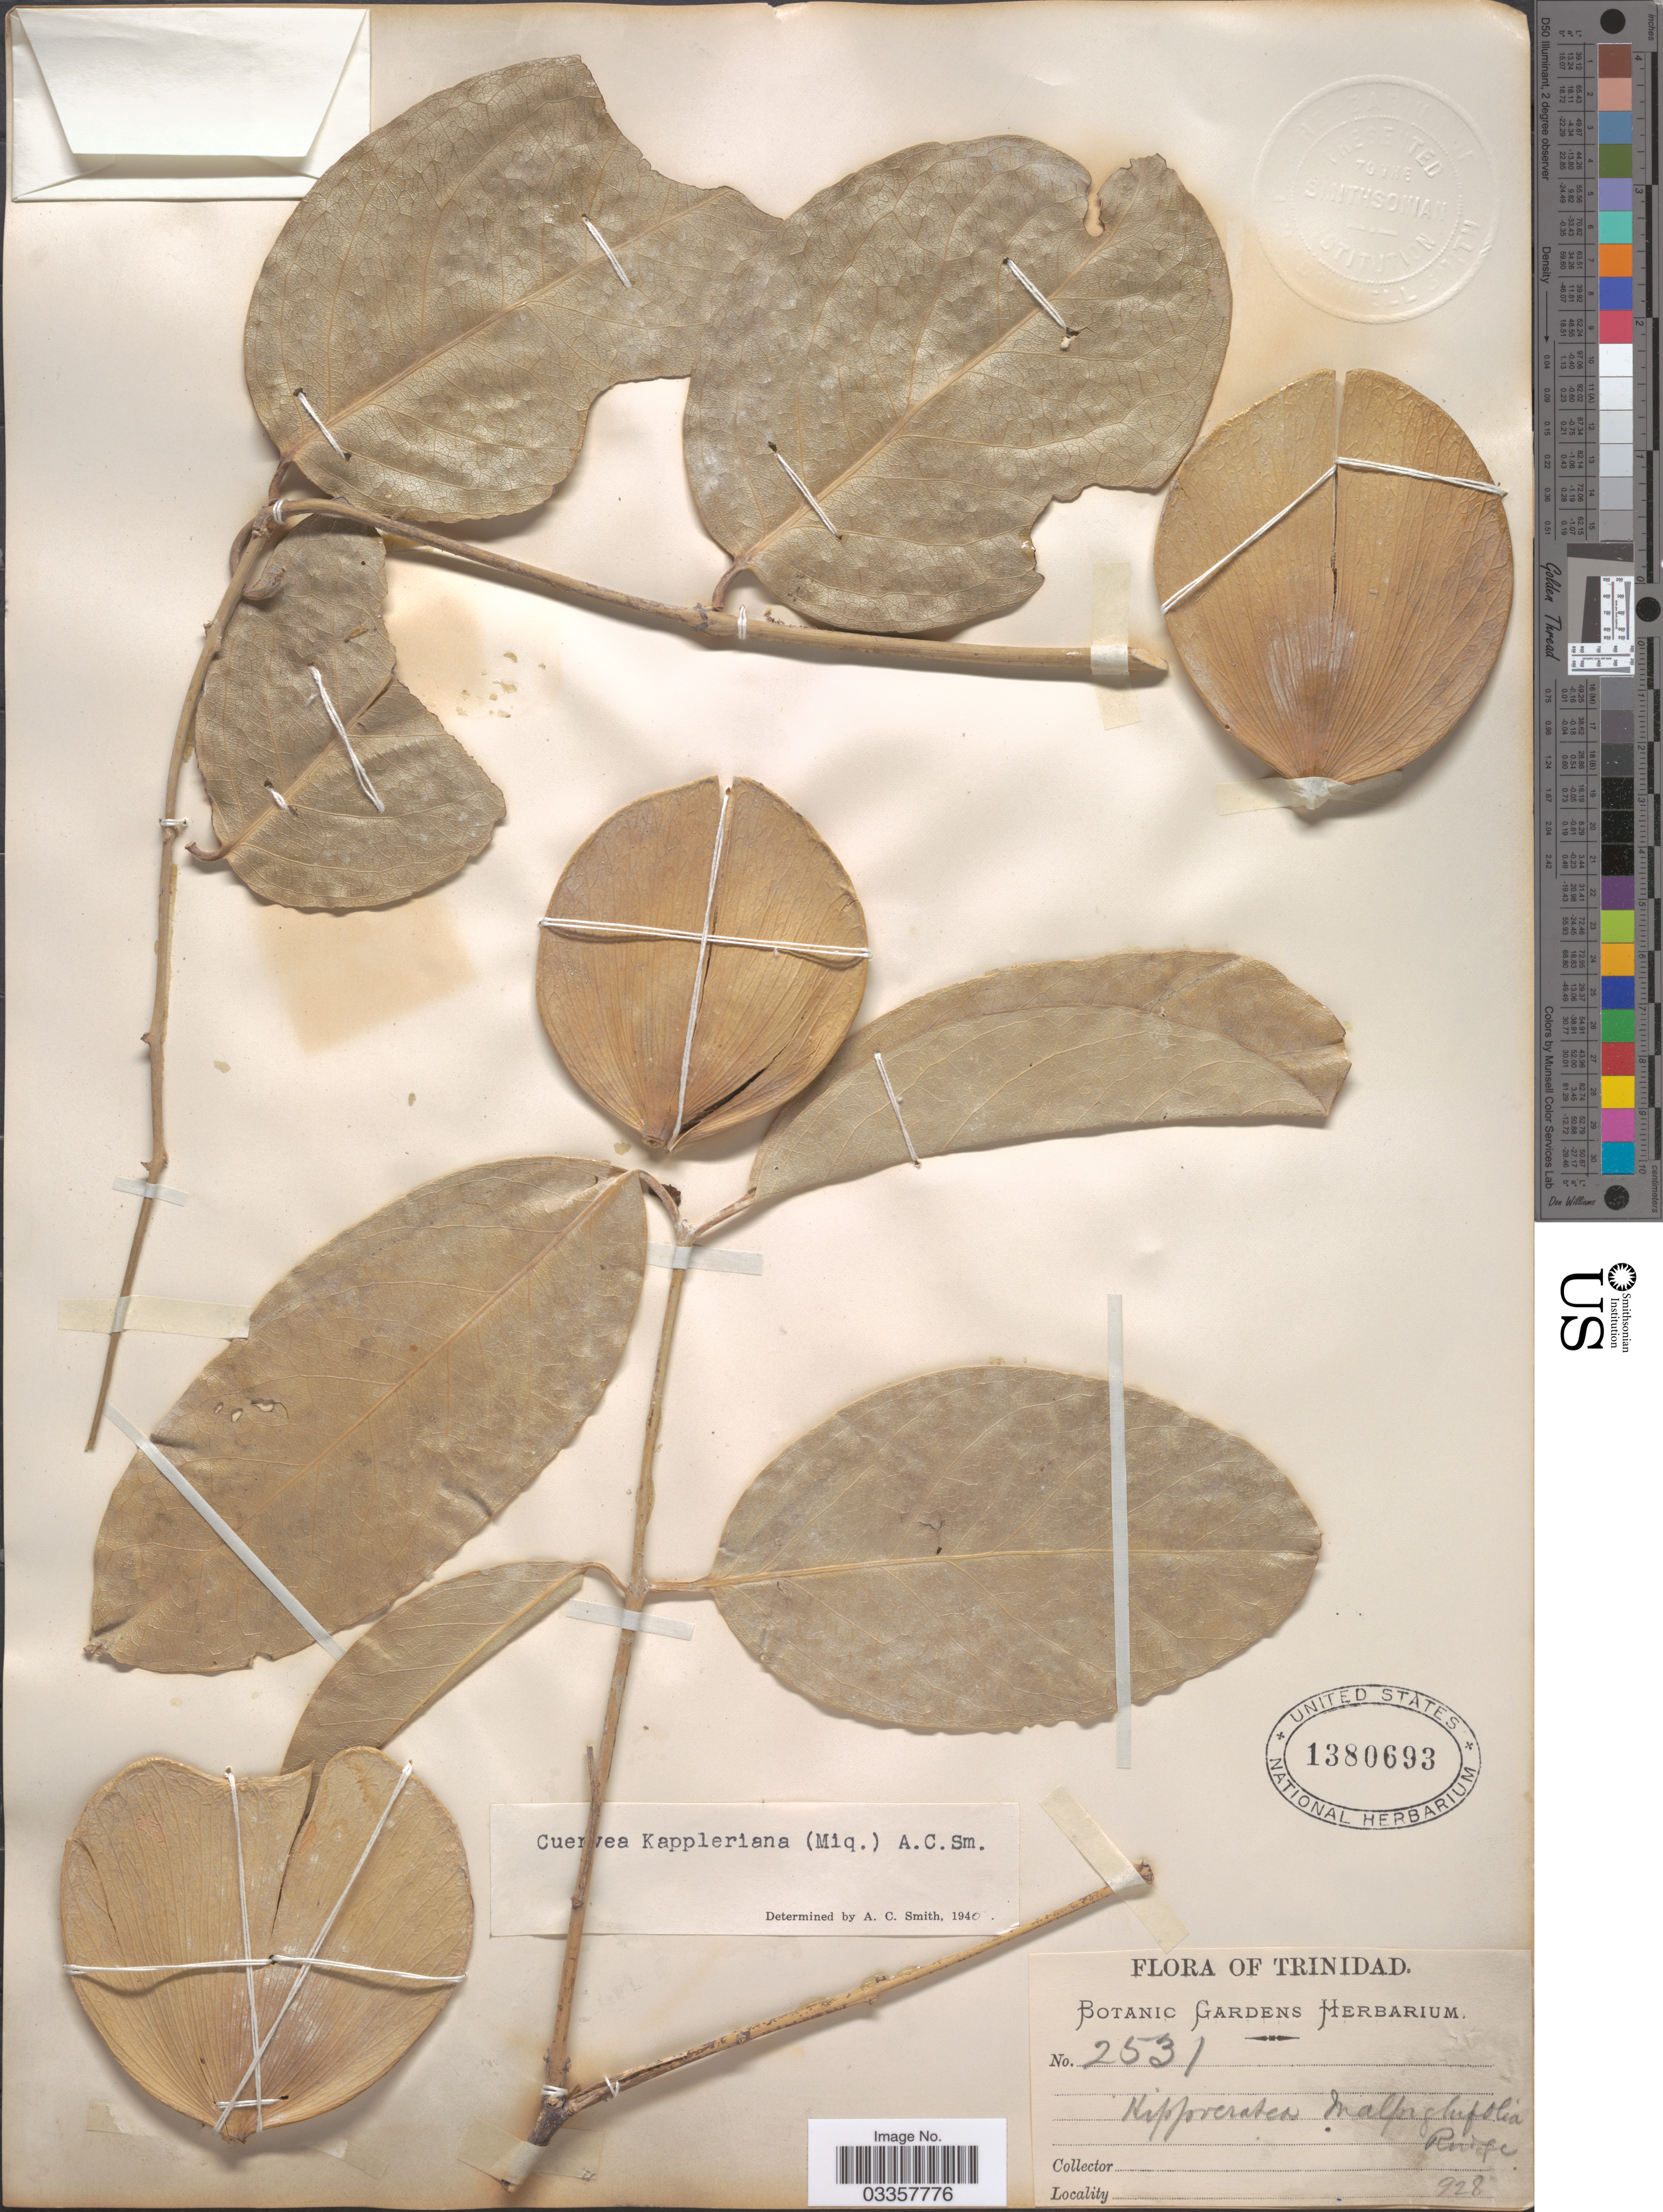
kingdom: Plantae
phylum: Tracheophyta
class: Magnoliopsida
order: Celastrales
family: Celastraceae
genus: Cuervea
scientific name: Cuervea kappleriana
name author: (Miq.) A.C. Sm.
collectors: ex herb. Botanic Gardens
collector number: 2531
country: Trinidad and Tobago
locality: Trinidad.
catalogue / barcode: US 1380693